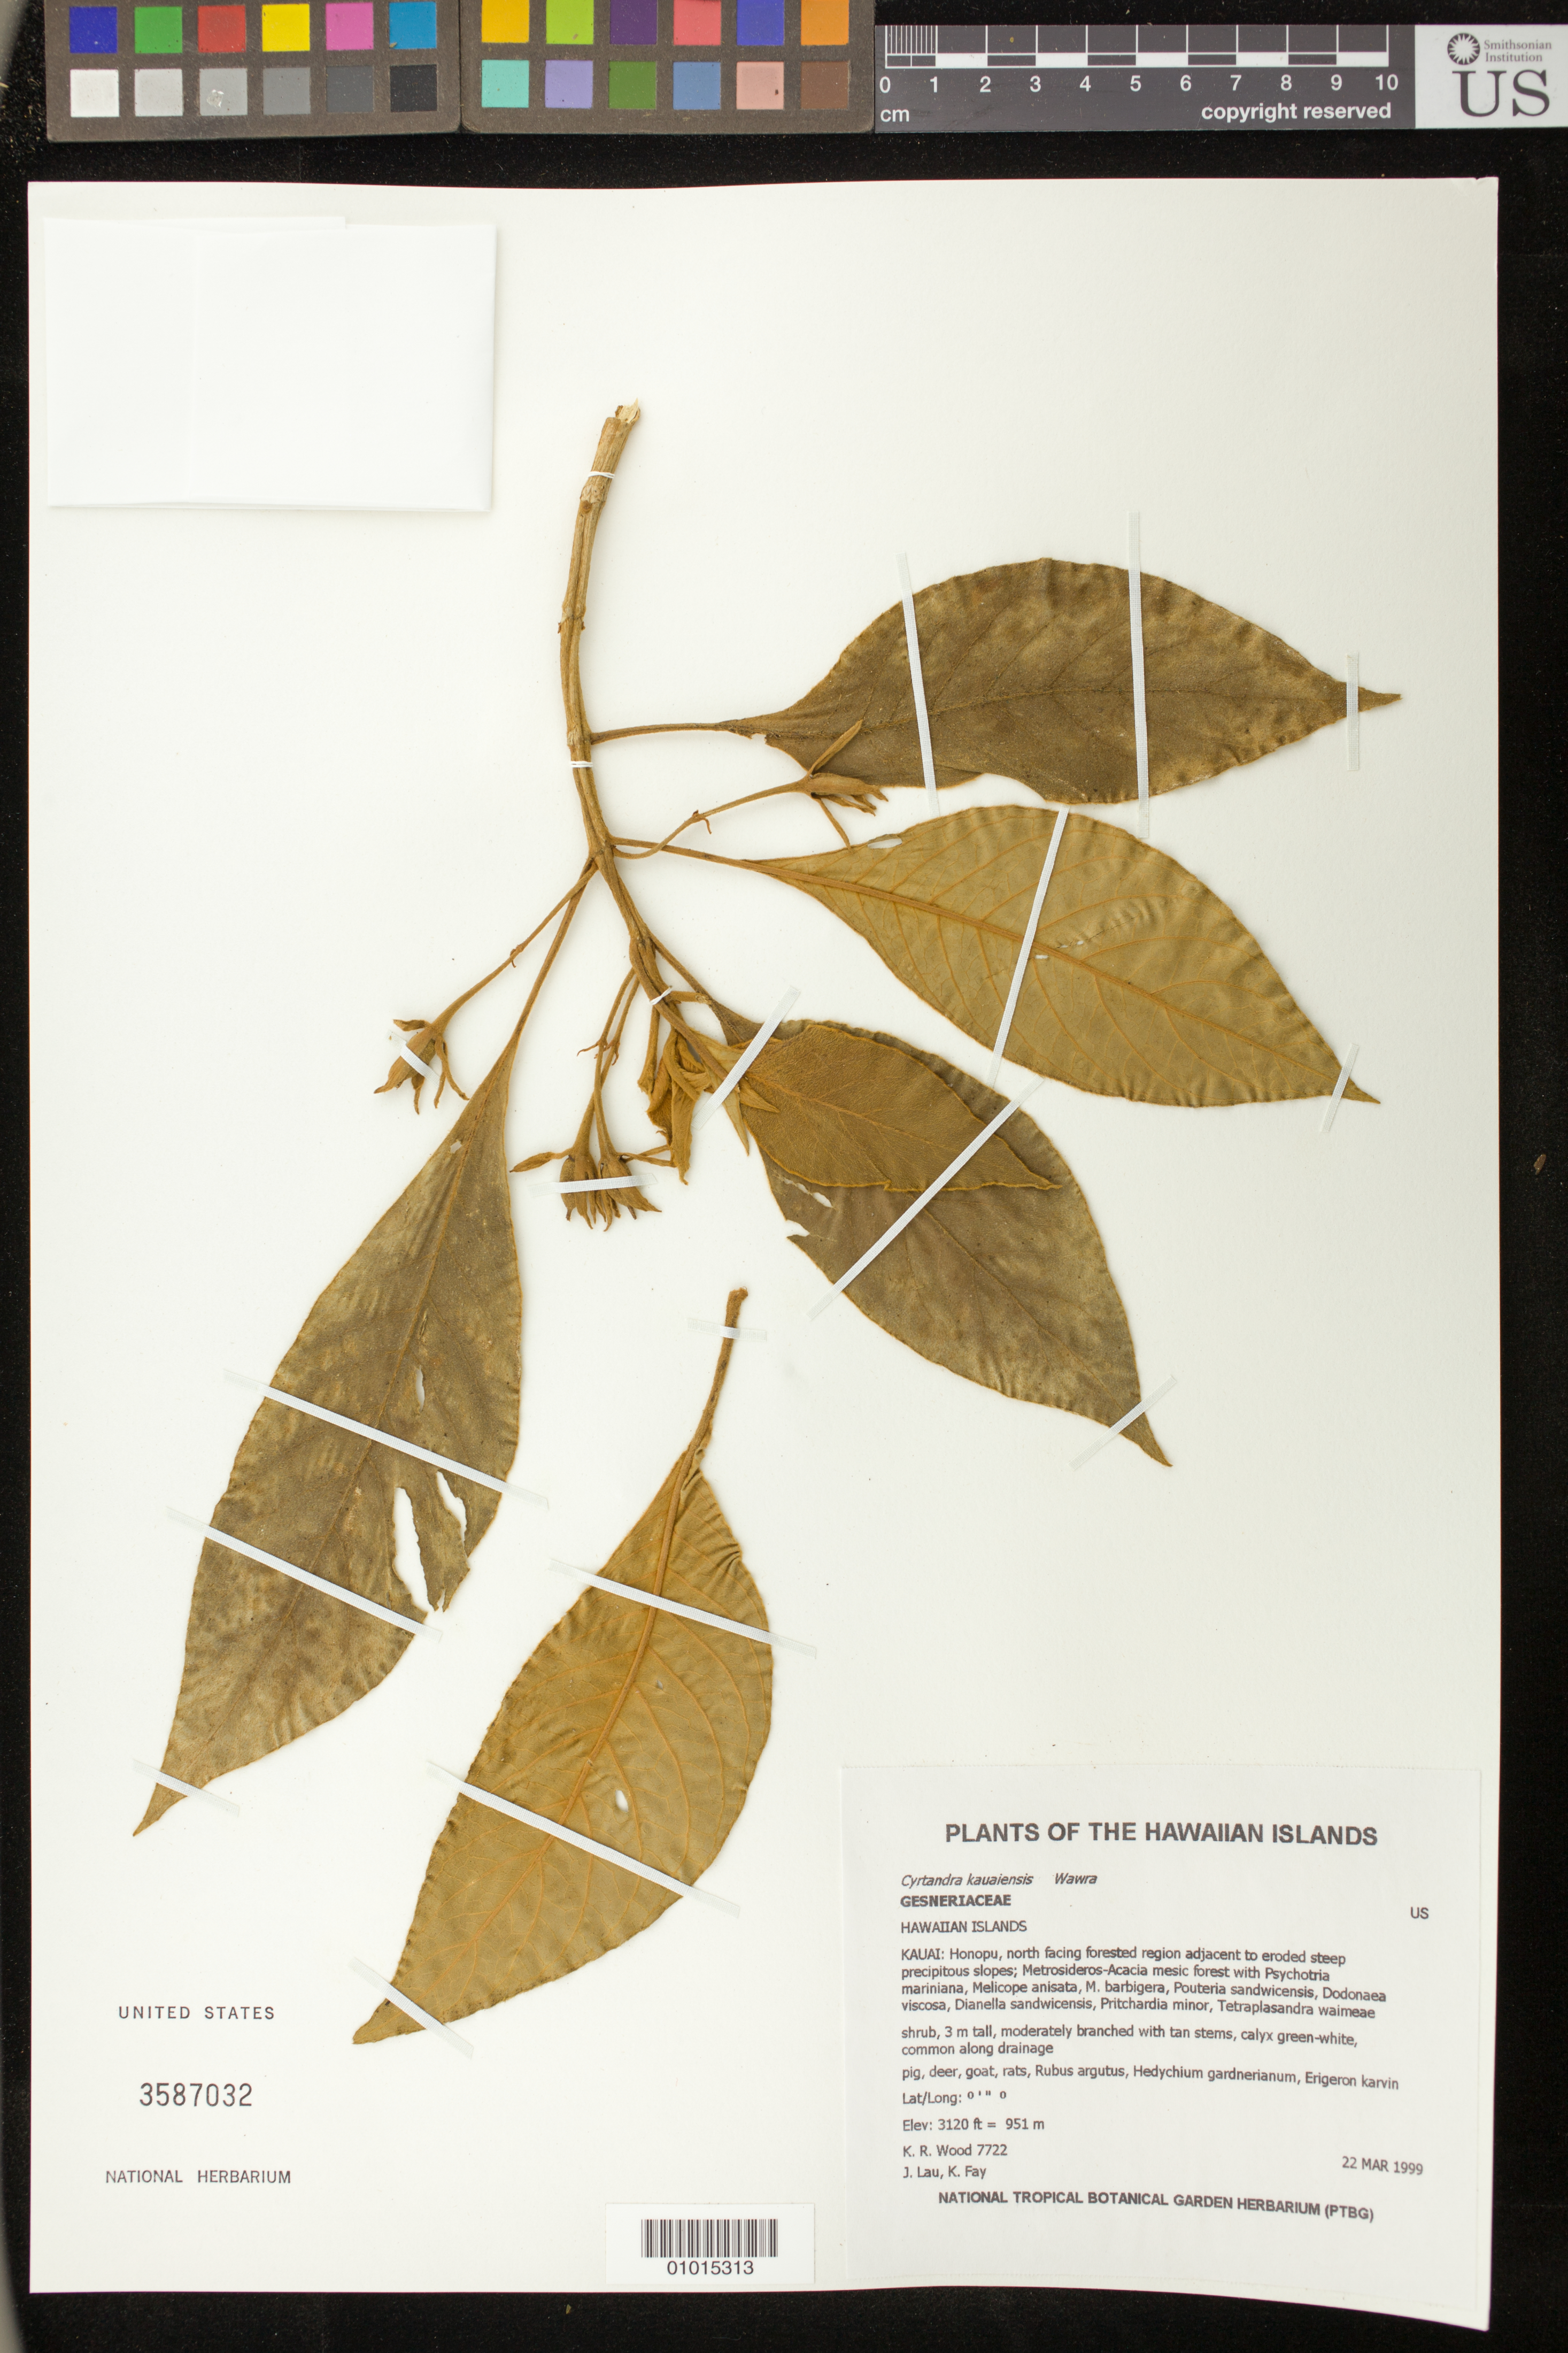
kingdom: Plantae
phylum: Tracheophyta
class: Magnoliopsida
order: Lamiales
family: Gesneriaceae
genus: Cyrtandra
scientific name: Cyrtandra kauaiensis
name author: Wawra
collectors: K. R. Wood, J. Lau & K. Fay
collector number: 7722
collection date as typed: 22 Mar 1999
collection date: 1999-03-22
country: United States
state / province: Hawaii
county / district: Kauai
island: Kaua'i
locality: Honopu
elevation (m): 951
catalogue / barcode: US 3587032